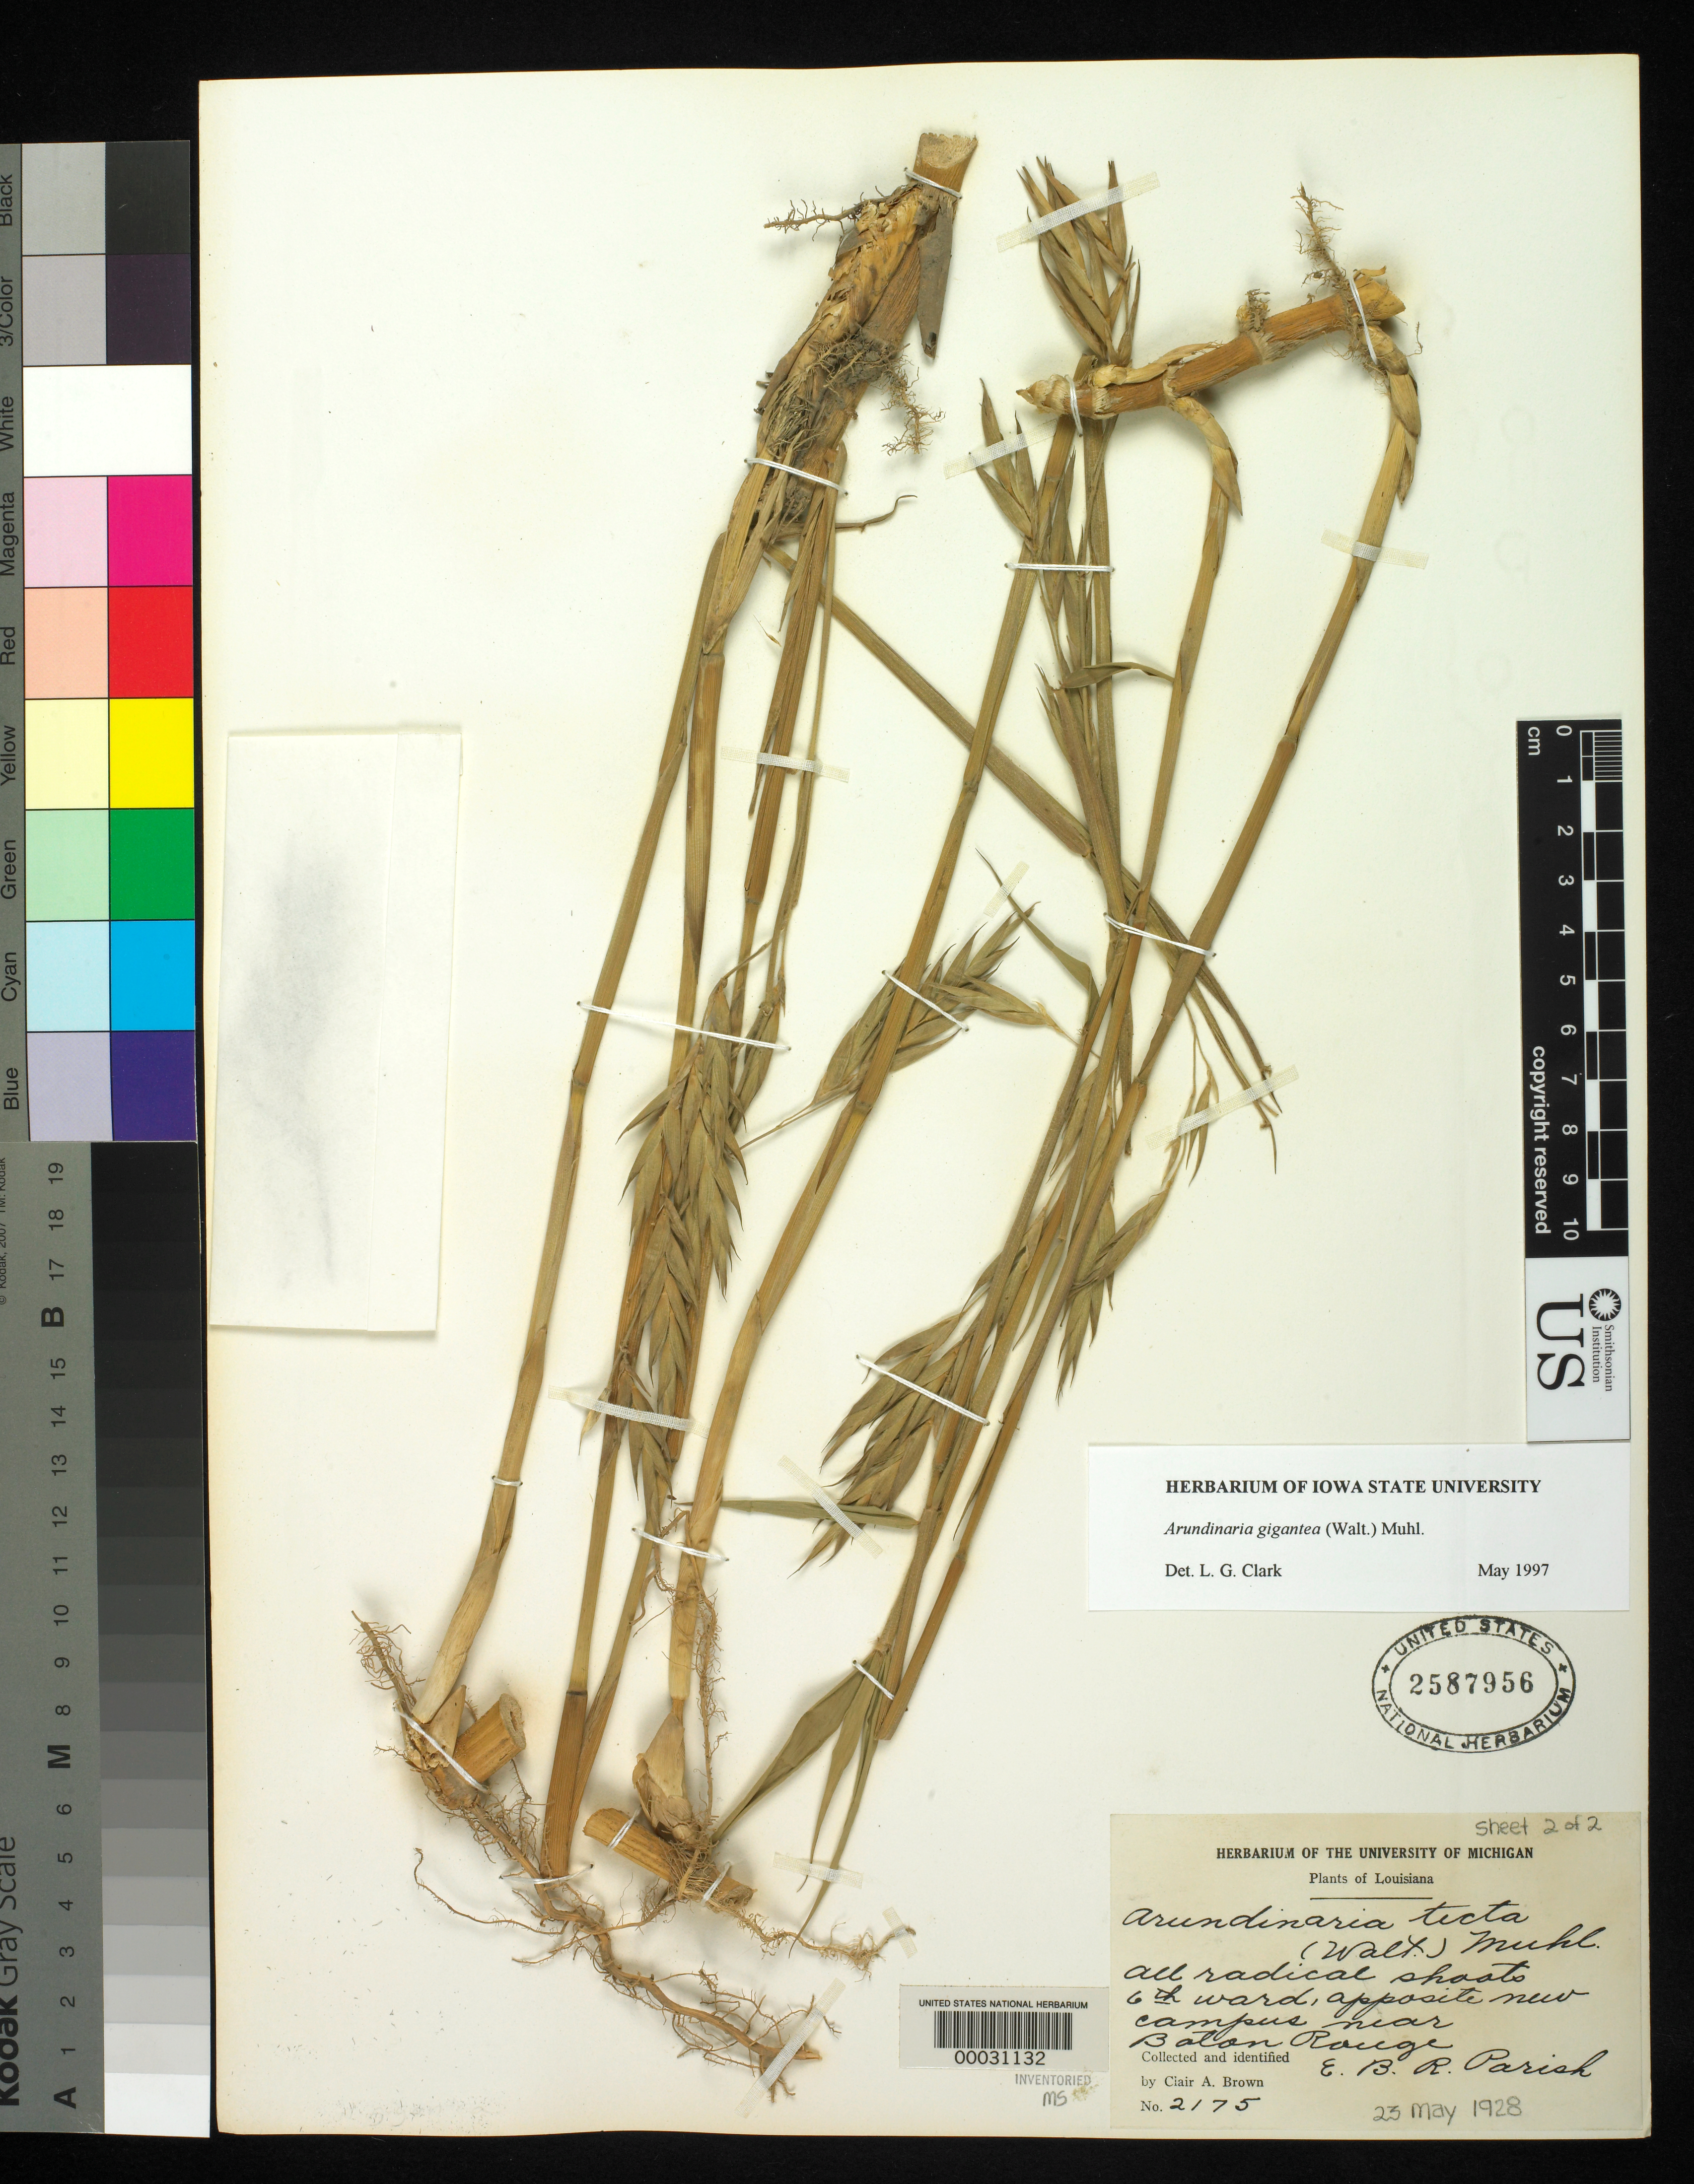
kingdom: Plantae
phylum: Tracheophyta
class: Liliopsida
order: Poales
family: Poaceae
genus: Arundinaria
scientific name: Arundinaria gigantea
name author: (Walter) Muhl.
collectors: C. A. Brown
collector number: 2175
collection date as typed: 23 May 1928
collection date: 1928-05-23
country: United States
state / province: Louisiana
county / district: East Baton Rouge Parish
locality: Baton rouge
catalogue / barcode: US 2587956